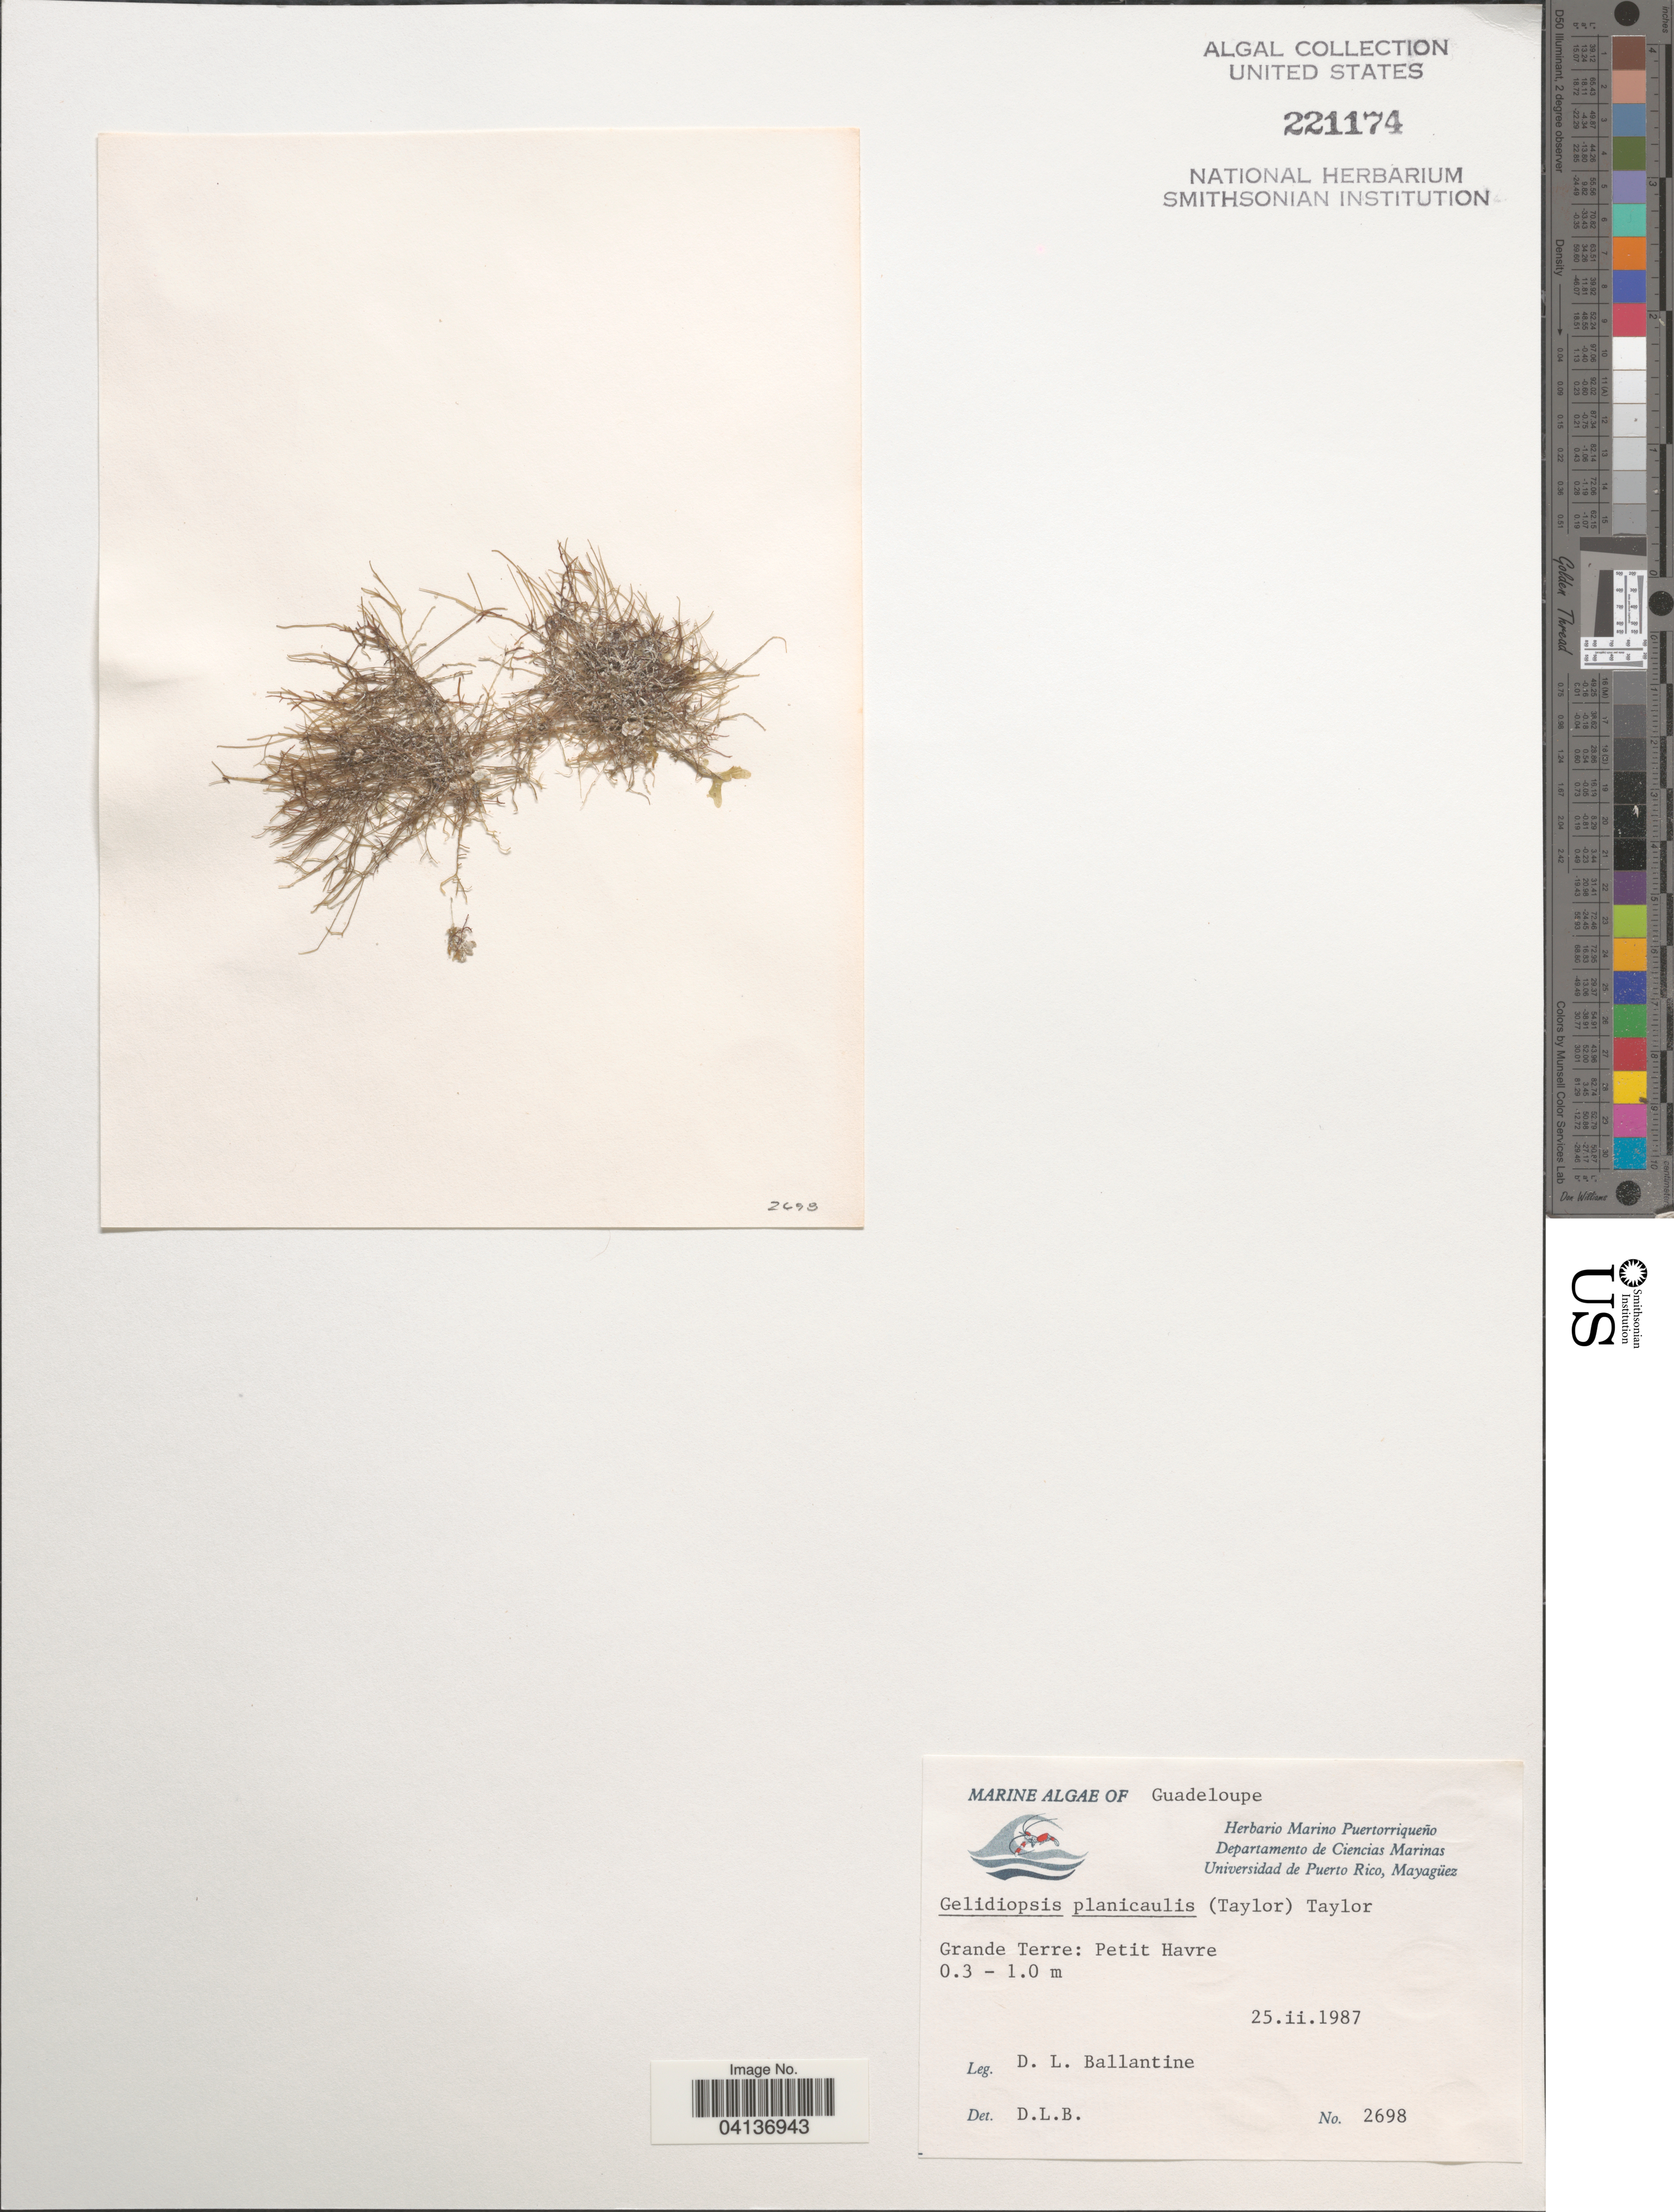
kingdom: Plantae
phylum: Rhodophyta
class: Florideophyceae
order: Rhodymeniales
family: Lomentariaceae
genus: Ceratodictyon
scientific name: Ceratodictyon planicaule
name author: (W.R. Taylor) M.J. Wynne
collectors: D.L. Ballantine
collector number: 2698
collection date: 1987-02-25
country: Guadeloupe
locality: Grande Terre: Petit Havre.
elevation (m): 0.3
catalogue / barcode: US 221174